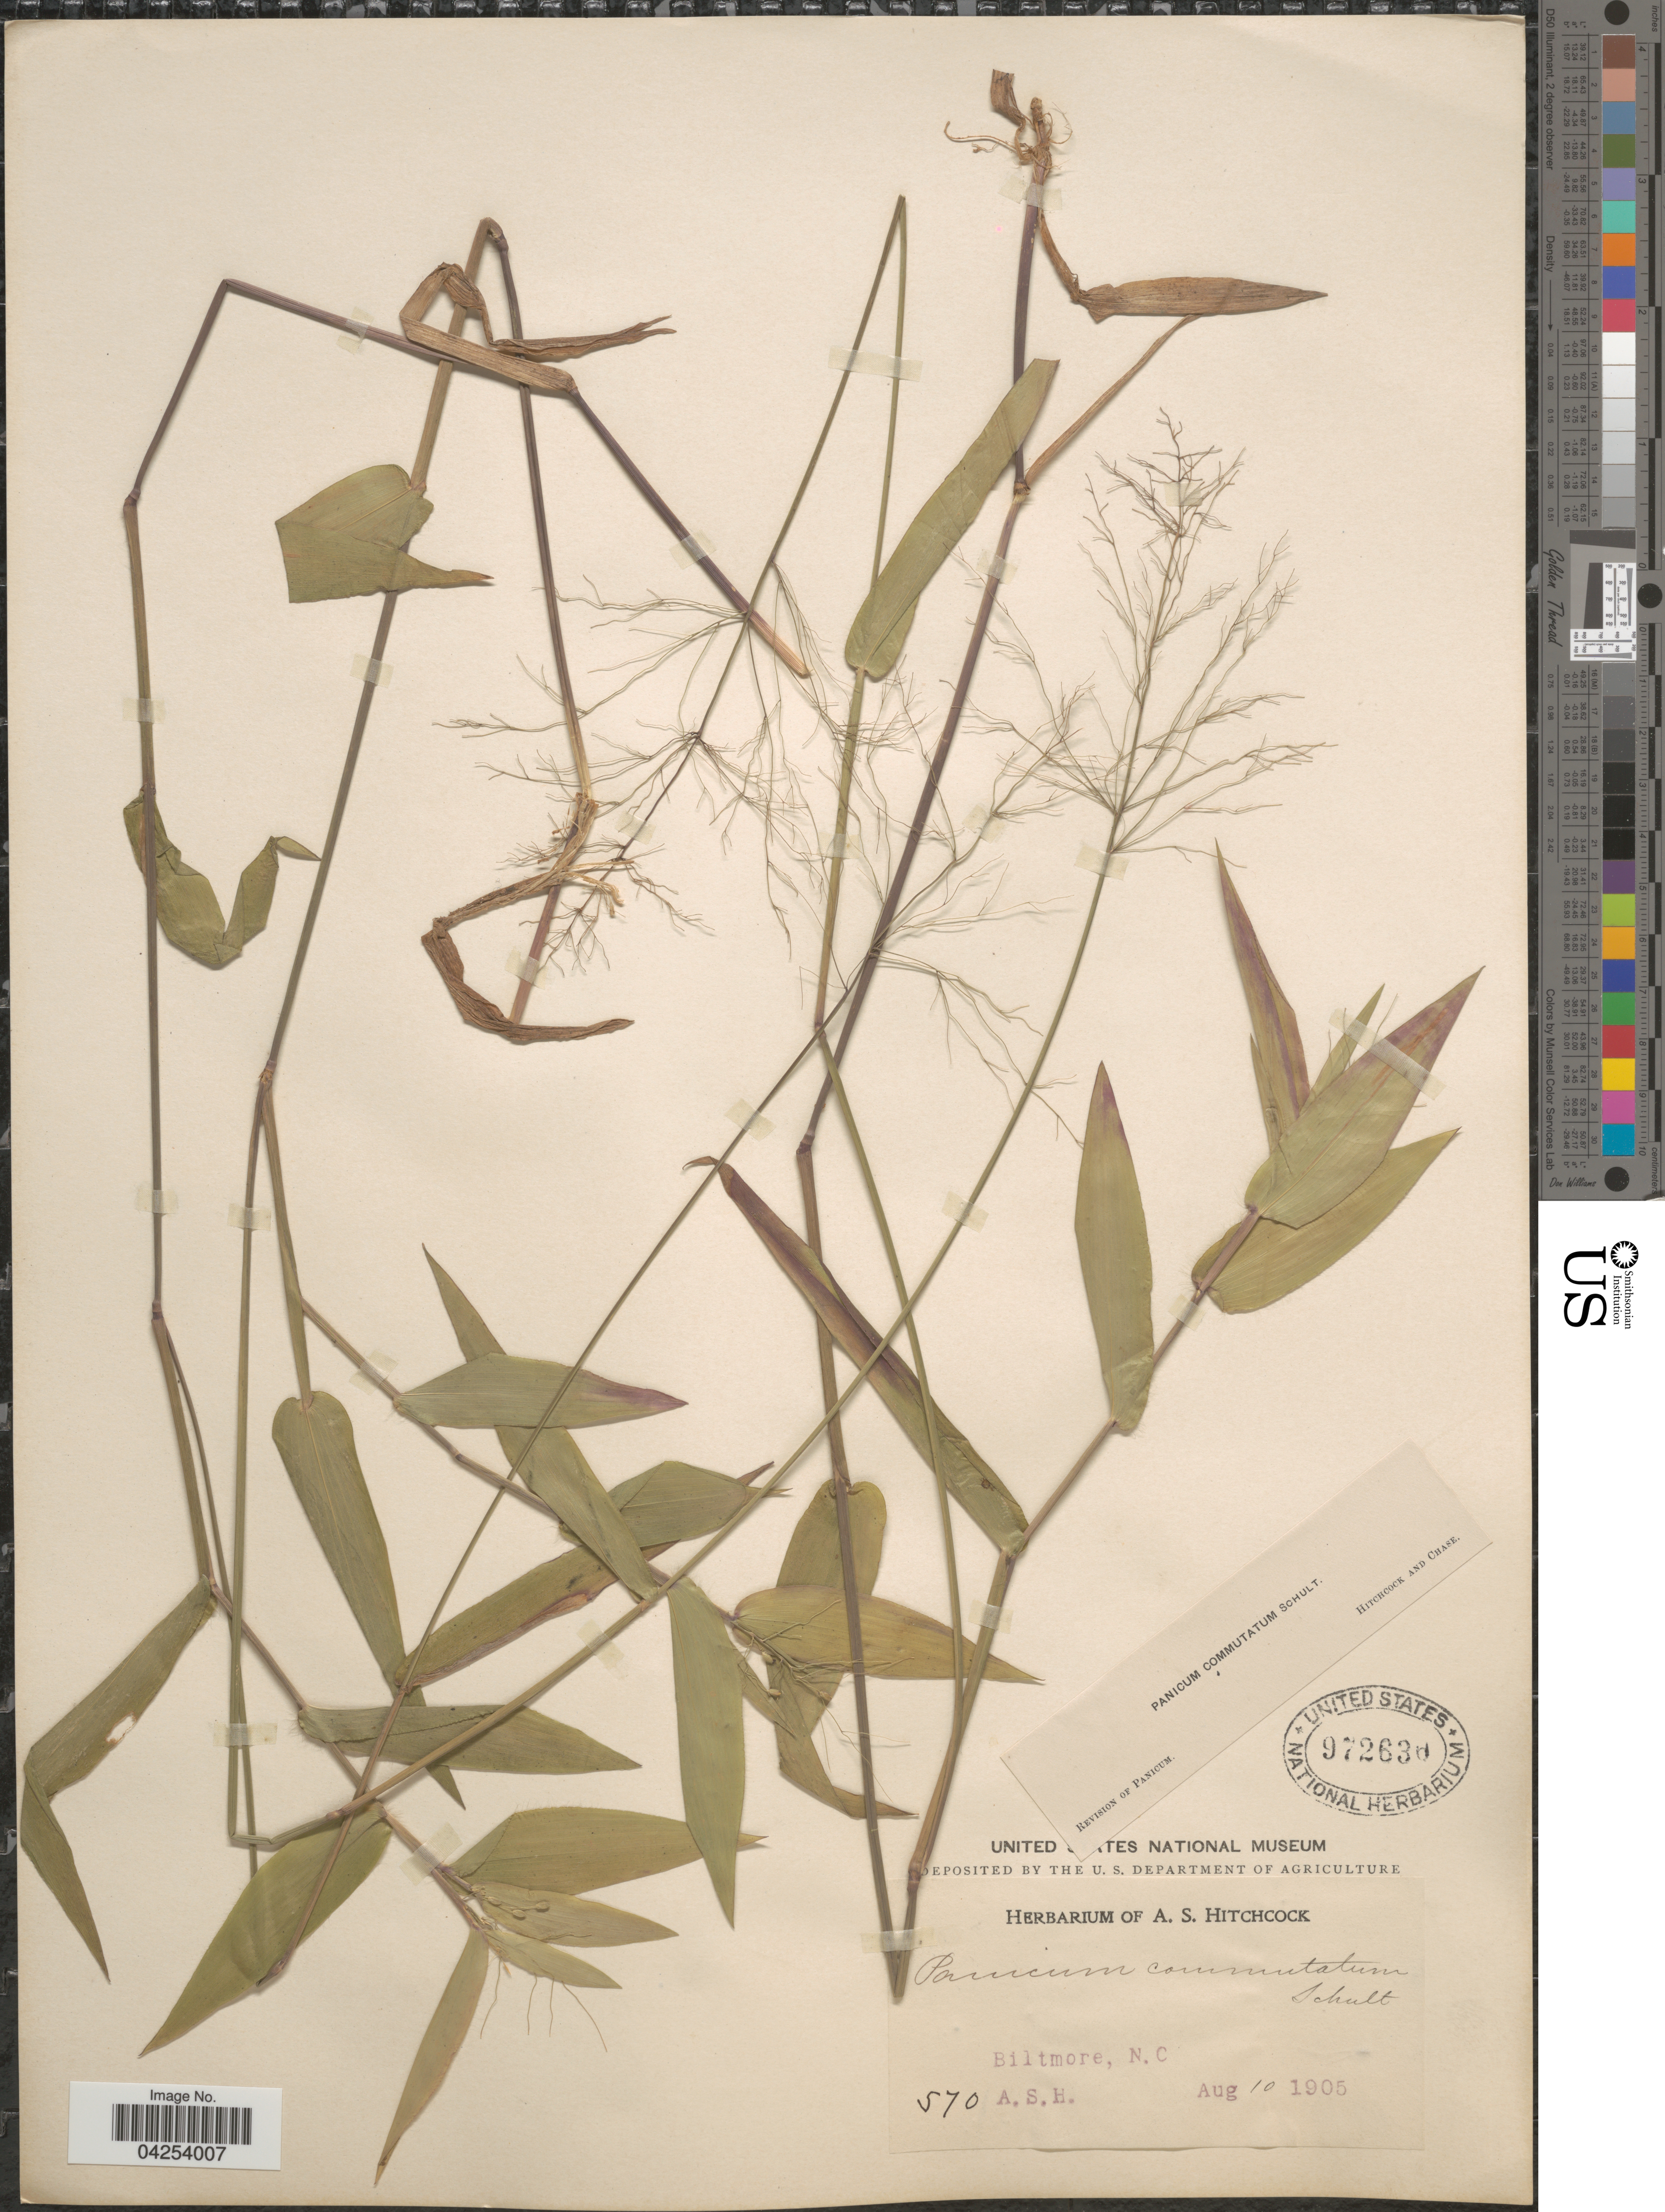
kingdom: Plantae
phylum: Tracheophyta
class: Liliopsida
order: Poales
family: Poaceae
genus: Dichanthelium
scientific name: Dichanthelium commutatum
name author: (Schult.) Gould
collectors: A. S. Hitchcock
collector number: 570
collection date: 1905-08-10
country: United States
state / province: North Carolina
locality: Biltmore.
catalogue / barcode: US 972630